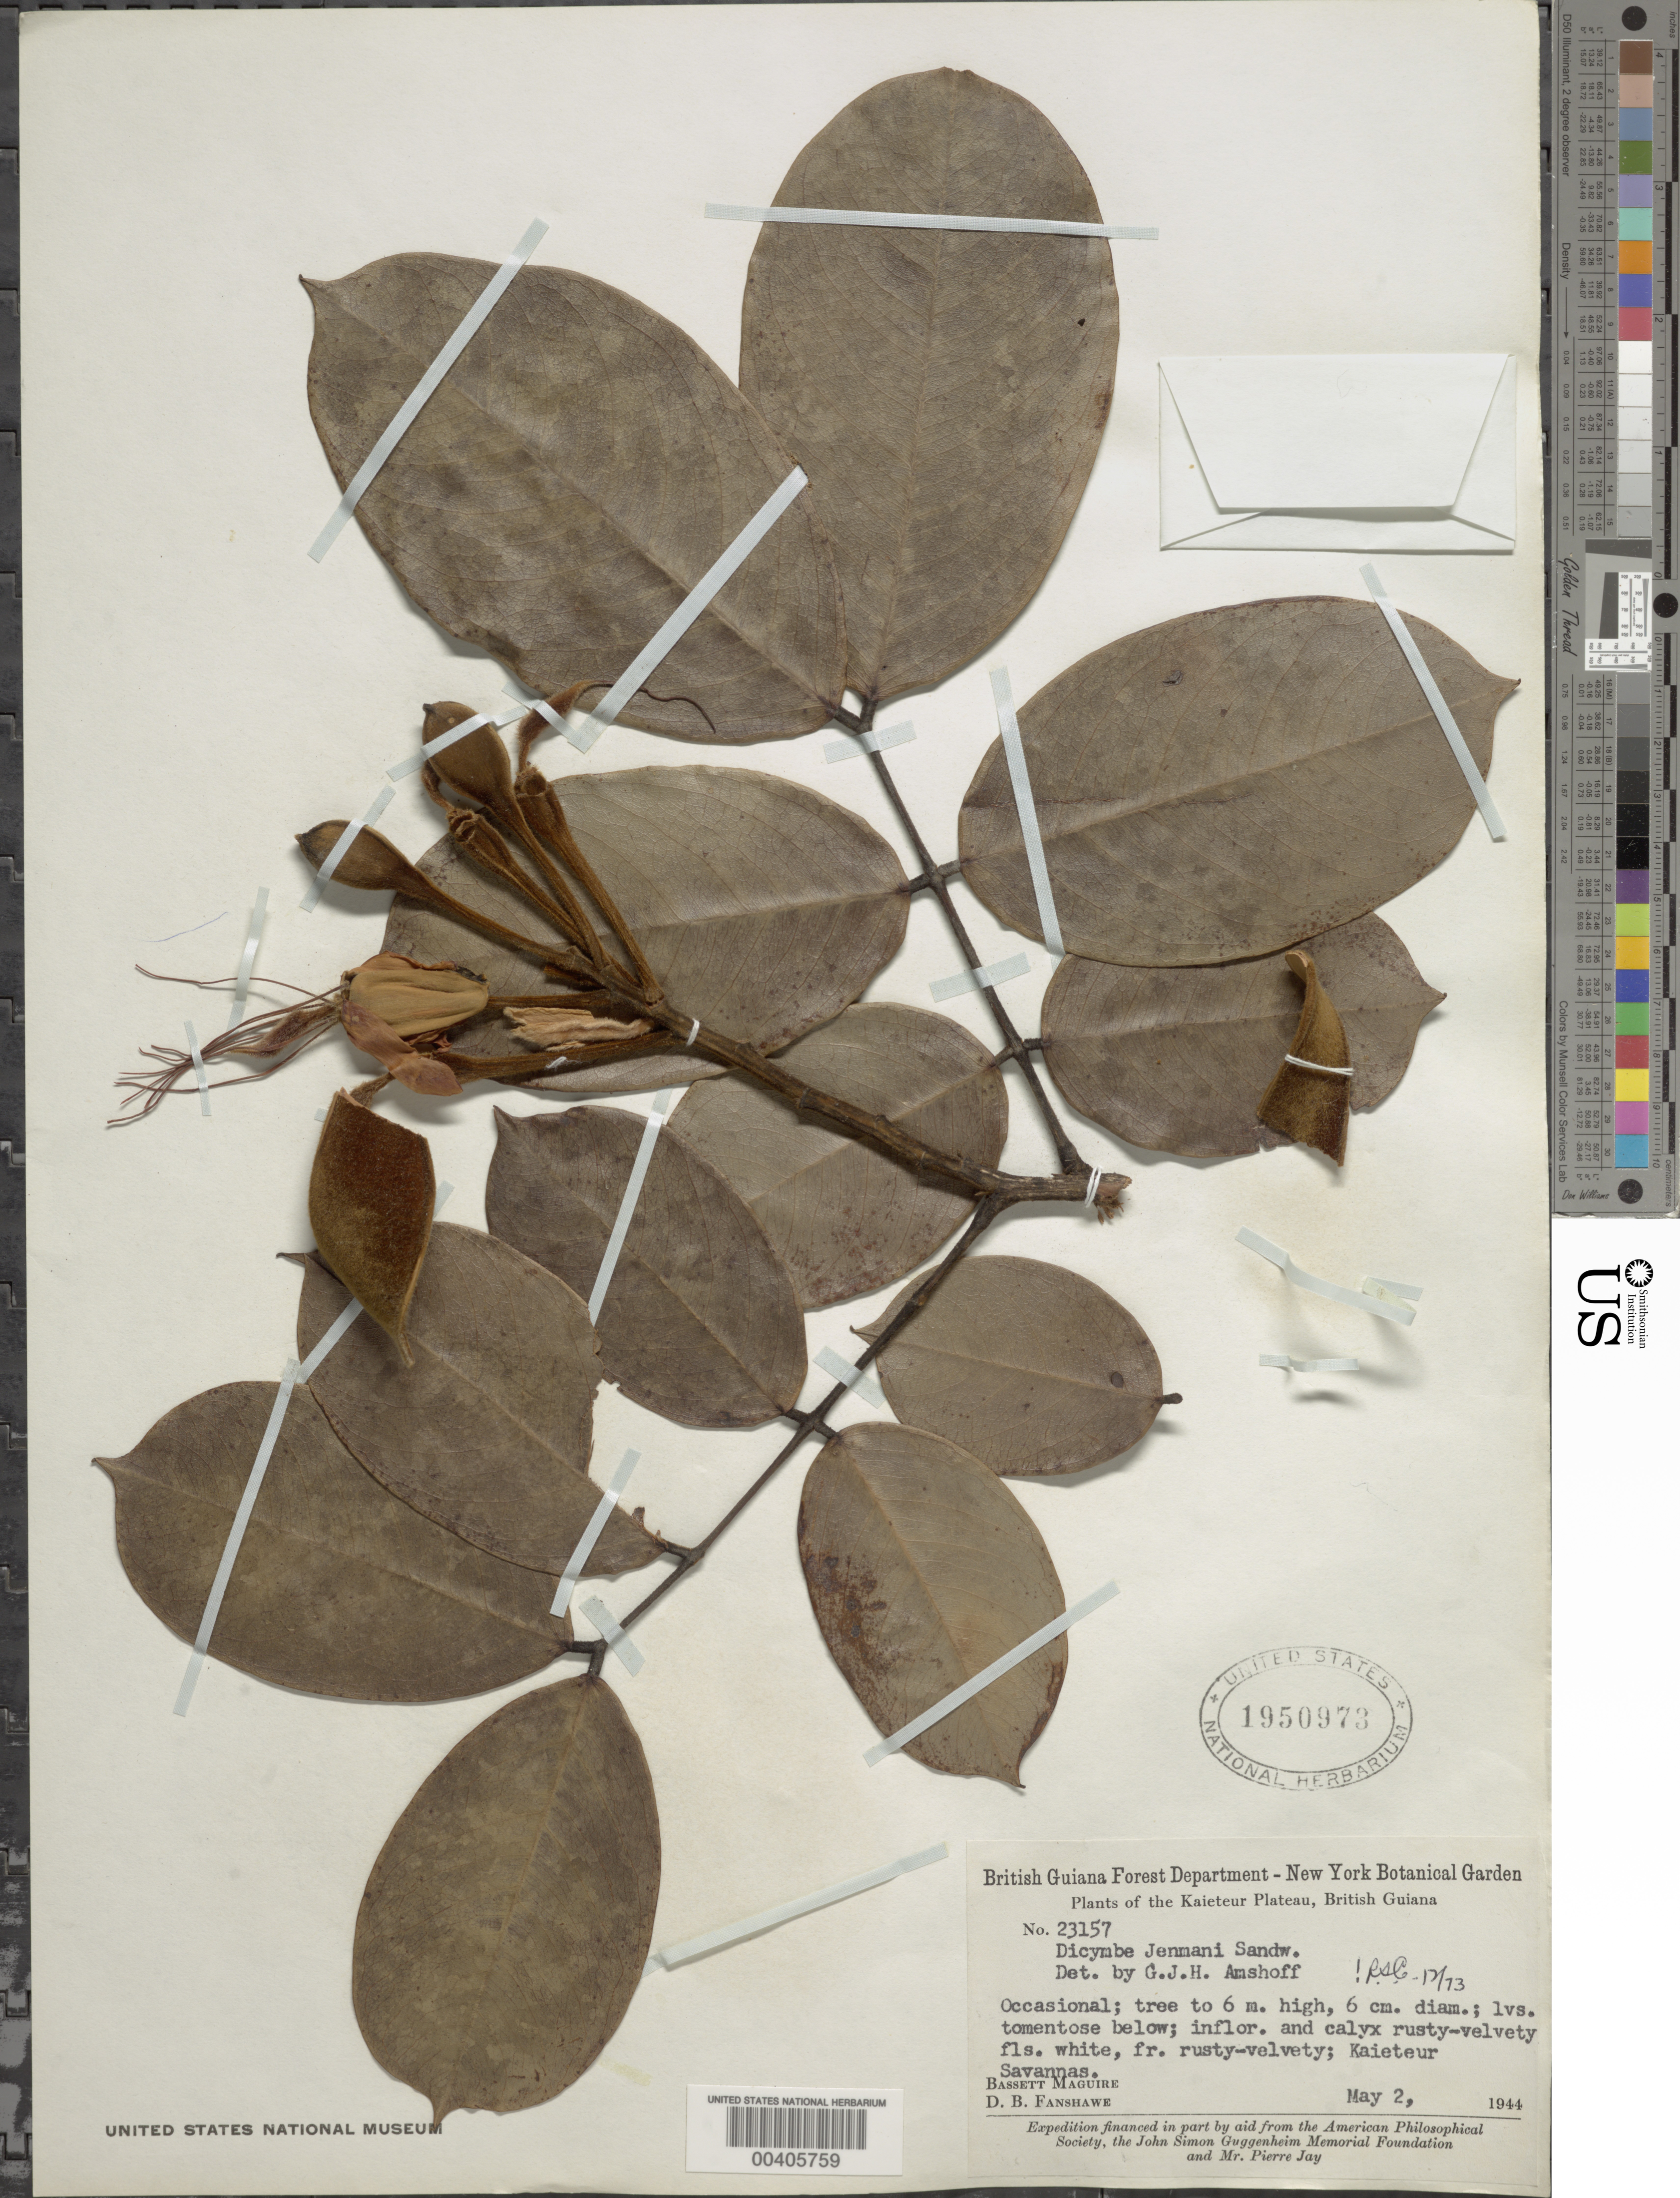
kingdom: Plantae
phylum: Tracheophyta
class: Magnoliopsida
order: Fabales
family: Fabaceae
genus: Dicymbe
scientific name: Dicymbe jenmanii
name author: Sandwith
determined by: Cowan, R. S.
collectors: B. Maguire & D. B. Fanshawe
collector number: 23157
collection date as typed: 02 May 1944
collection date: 1944-05-02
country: Guyana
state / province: Potaro-Siparuni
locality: Kaietuer plateau, kaieteur savannas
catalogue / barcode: US 1950973